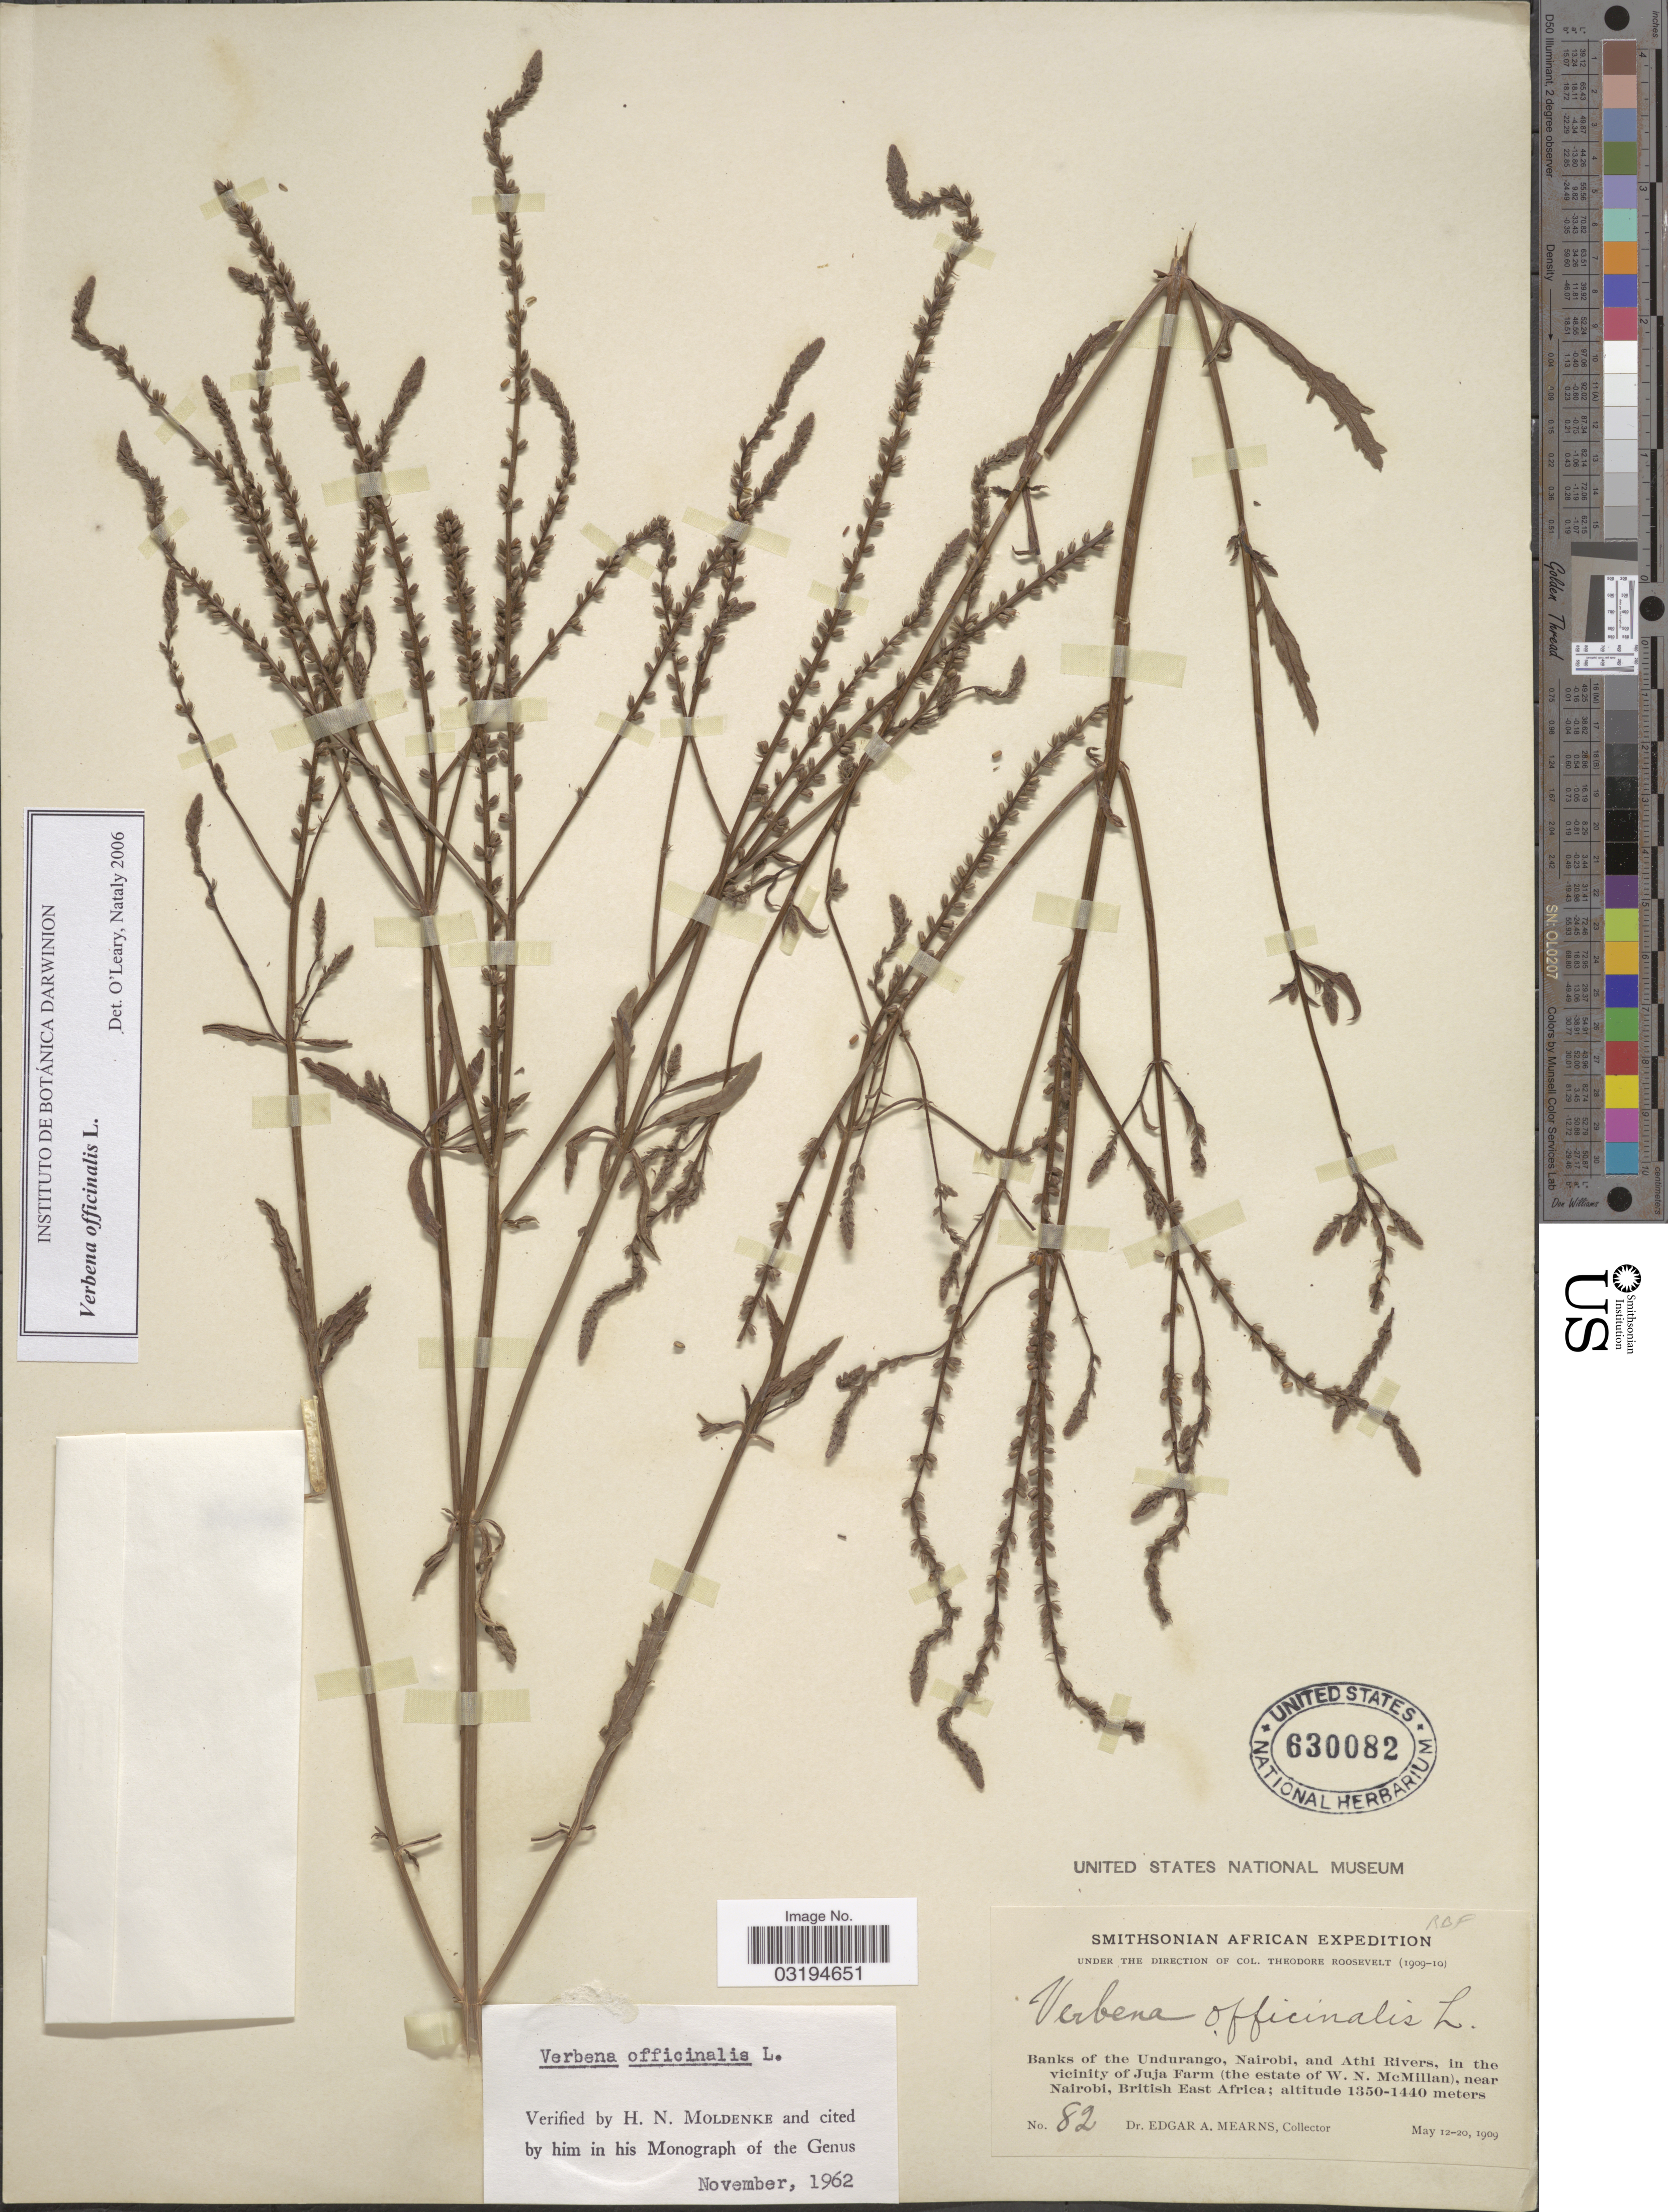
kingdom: Plantae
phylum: Tracheophyta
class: Magnoliopsida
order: Lamiales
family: Verbenaceae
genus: Verbena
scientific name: Verbena officinalis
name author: L.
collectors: E. A. Mearns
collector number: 82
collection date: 1909-05-12/1909-05-20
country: Kenya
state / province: Nairobi Area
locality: Banks of the Undurango, Nairobi, and Athi Rivers, in the vicinity of Juja Farm ( the estate of W. N. McMilllan), near Nairobi, British East Africa.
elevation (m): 1350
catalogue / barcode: US 630082